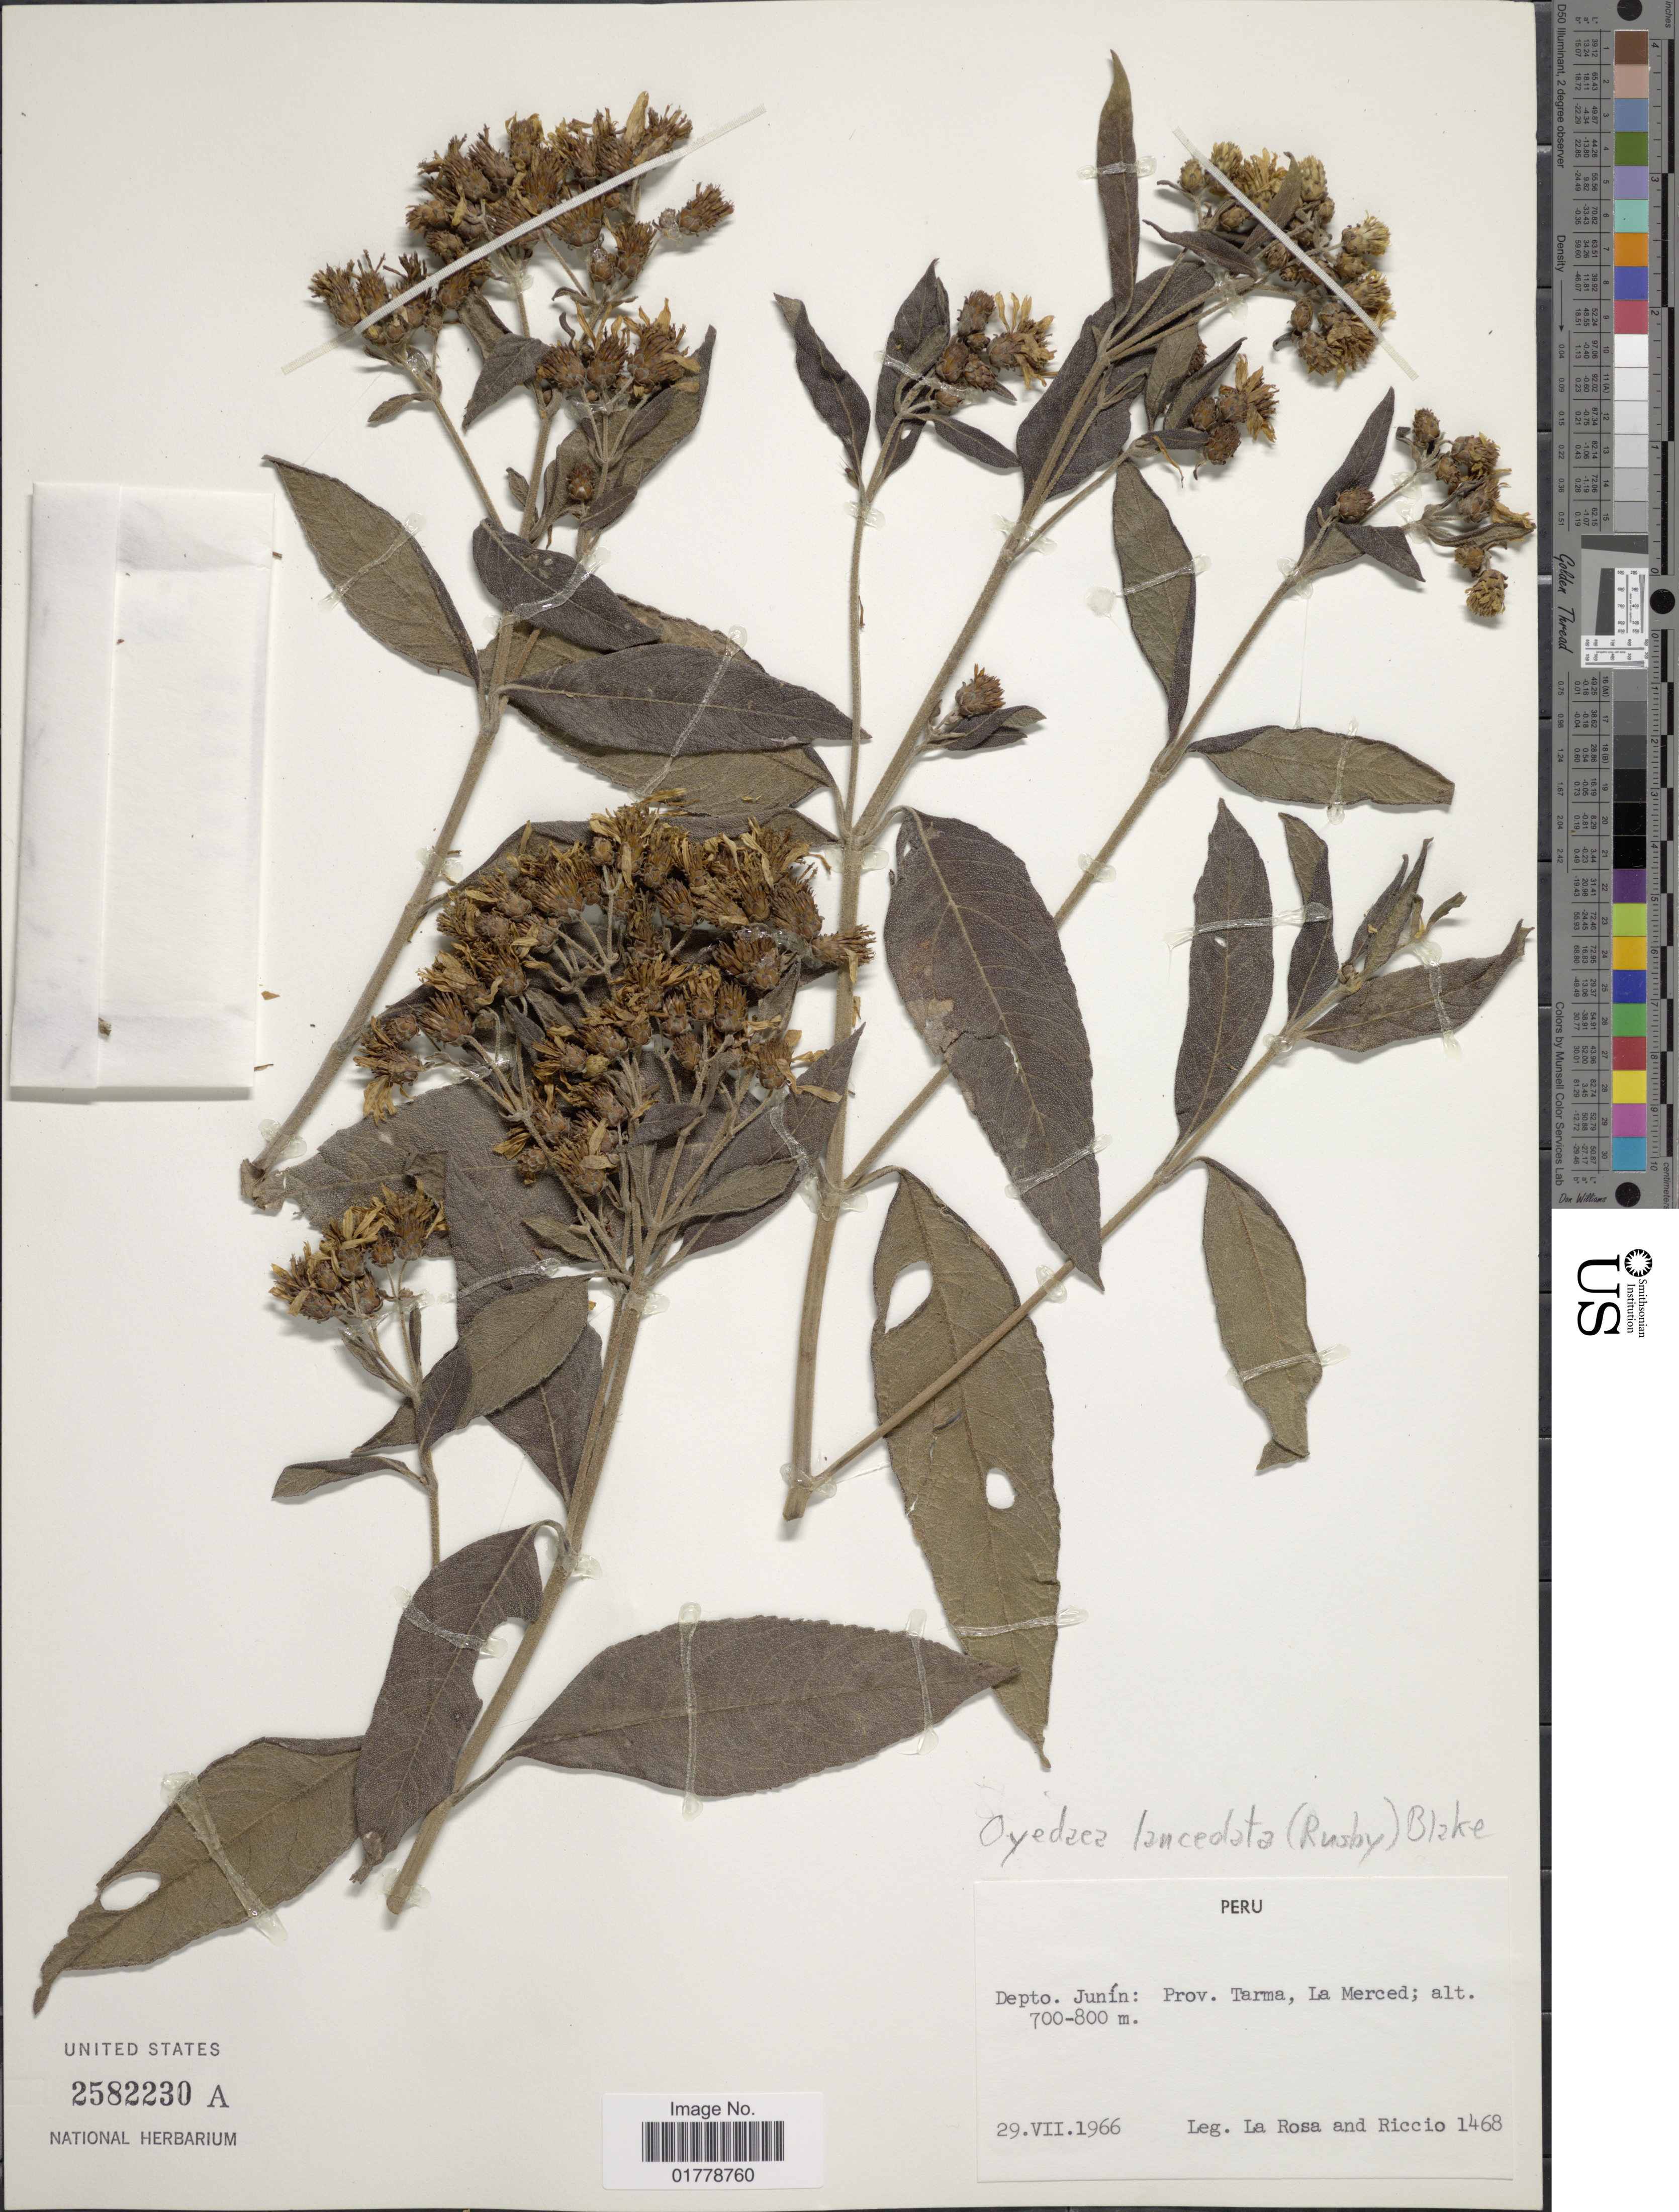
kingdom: Plantae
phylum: Tracheophyta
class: Magnoliopsida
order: Asterales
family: Asteraceae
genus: Oyedaea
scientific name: Oyedaea lanceolata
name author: (Rusby) S.F. Blake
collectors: -. La Rosa & Riccio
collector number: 1468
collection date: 1966-07-29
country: Peru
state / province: Junín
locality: Depto. Junín: Prov. Tarma, La Merced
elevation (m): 700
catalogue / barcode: US 2582230A